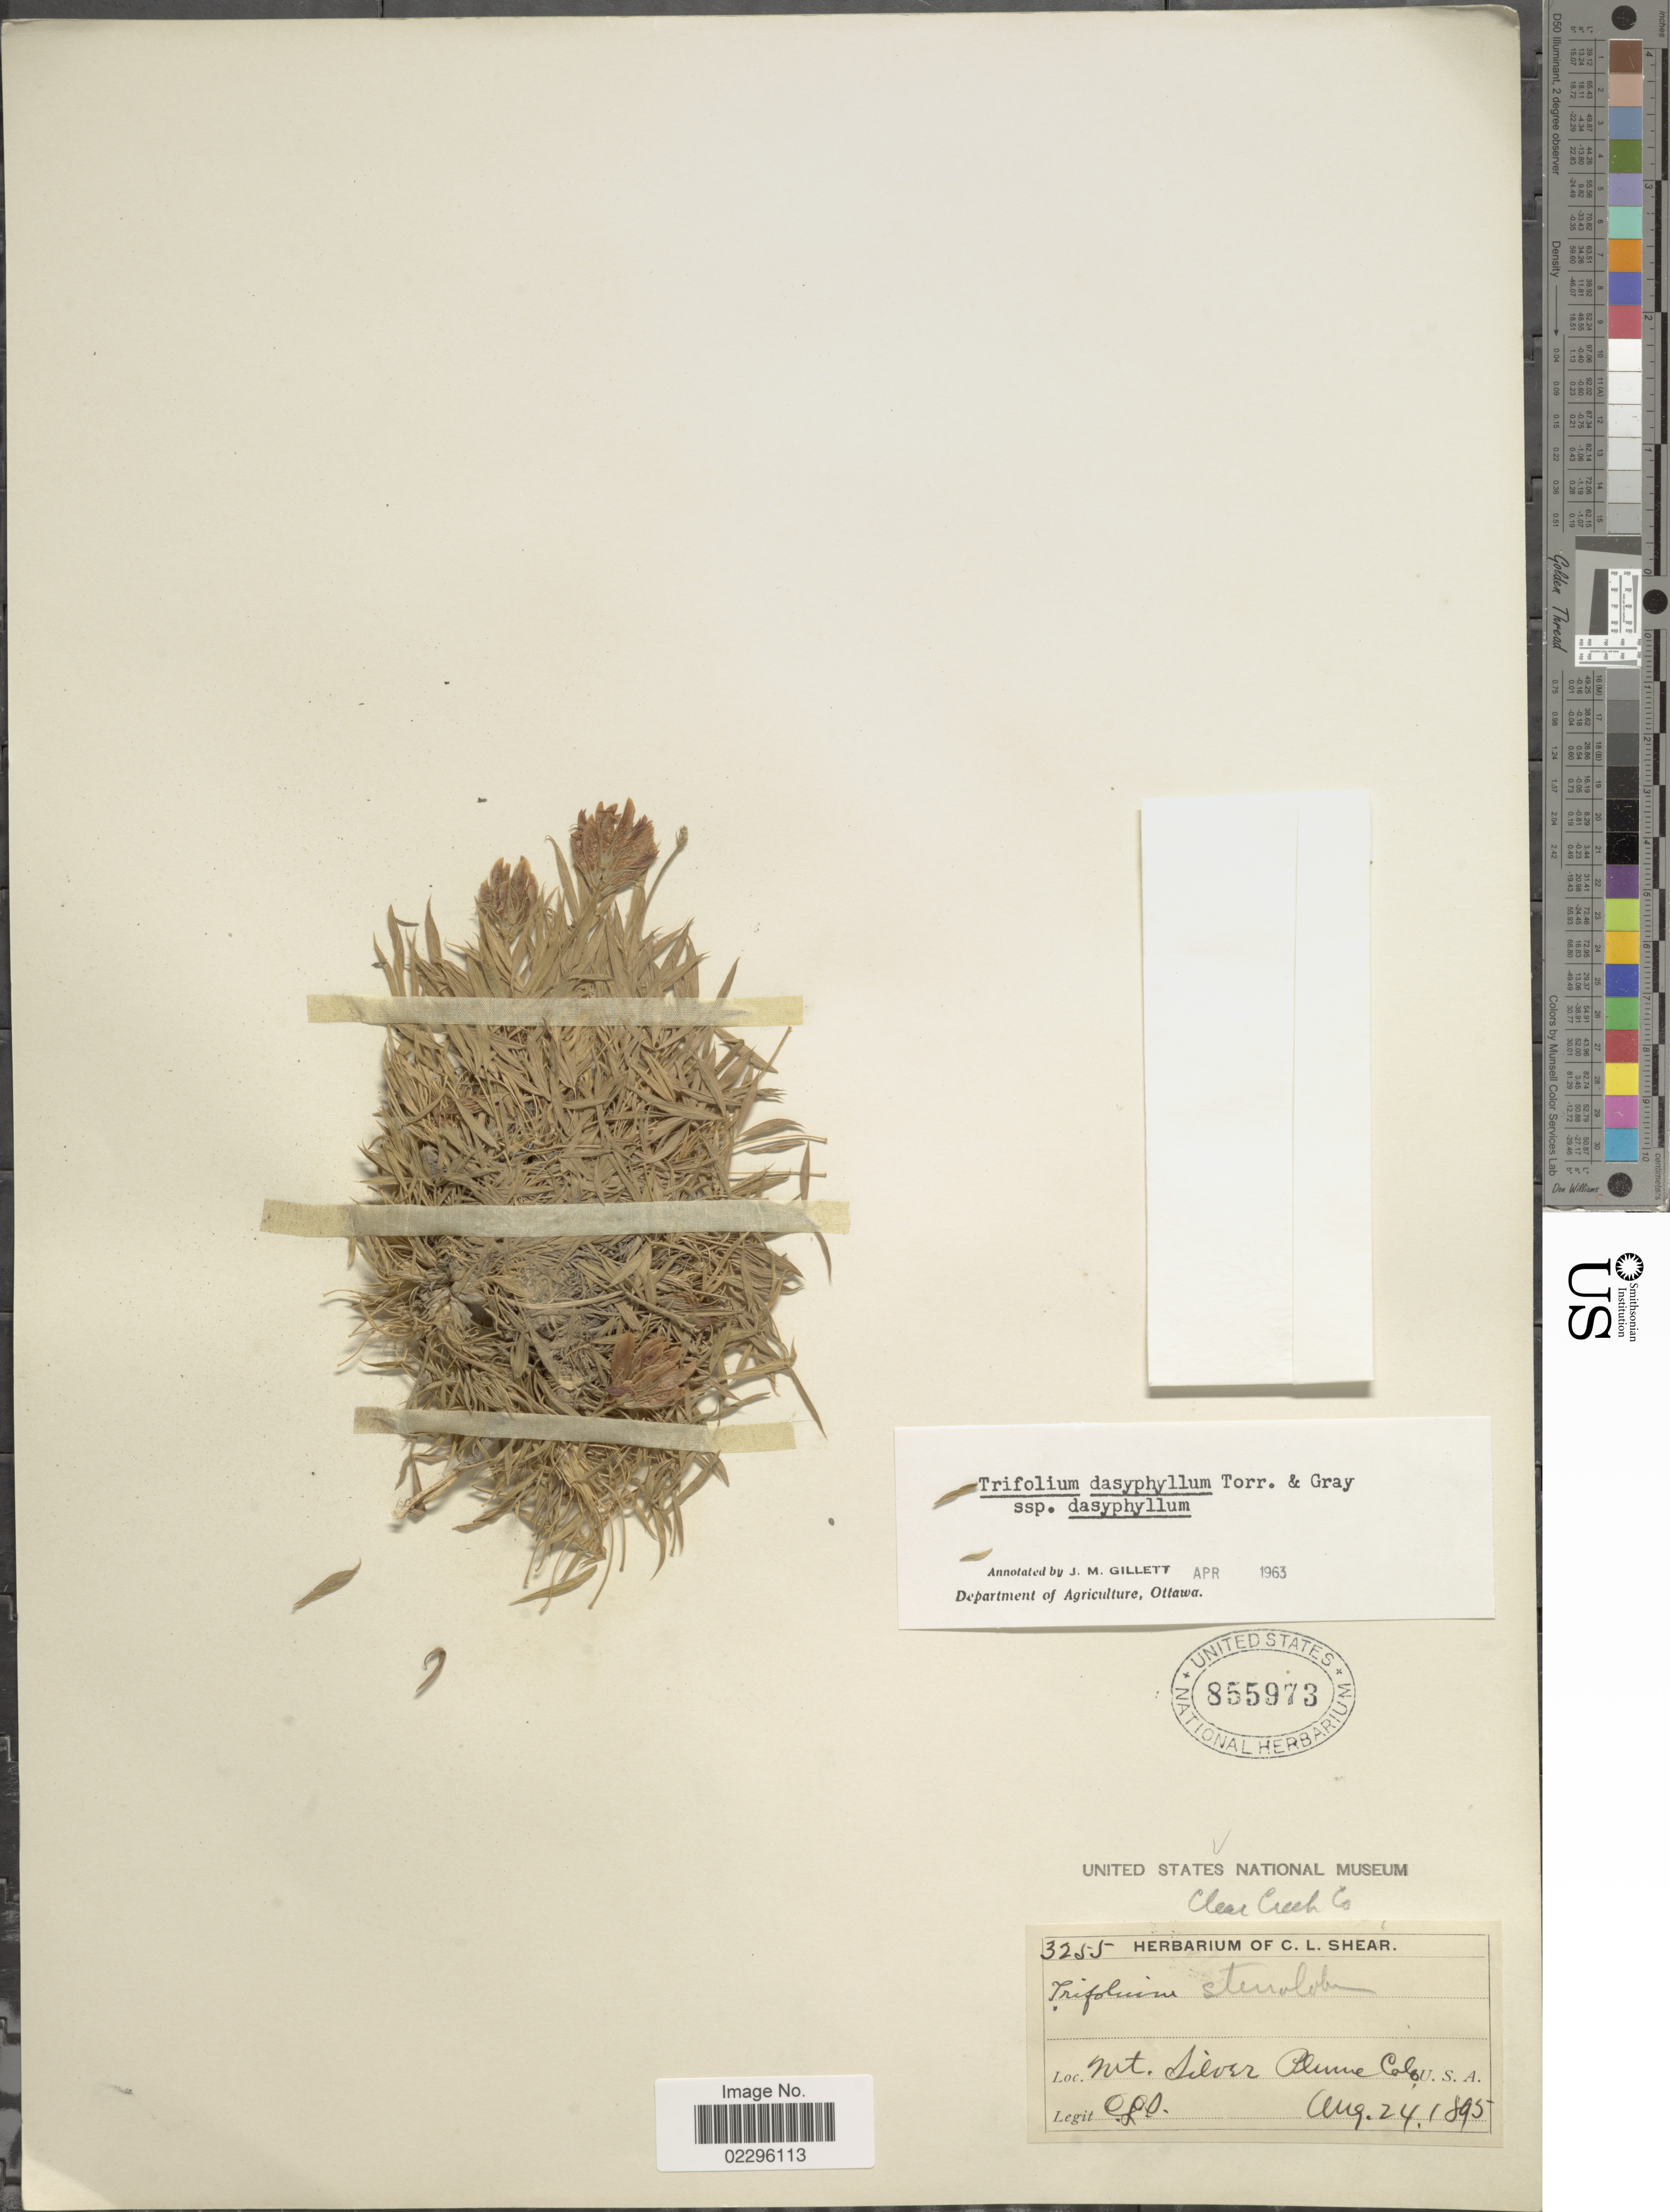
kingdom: Plantae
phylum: Tracheophyta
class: Magnoliopsida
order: Fabales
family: Fabaceae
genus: Trifolium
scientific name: Trifolium dasyphyllum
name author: Torr. & A. Gray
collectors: C. L. Shear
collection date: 1895-08-24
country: United States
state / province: Colorado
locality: Mt. Silver Plume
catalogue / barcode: US 855973